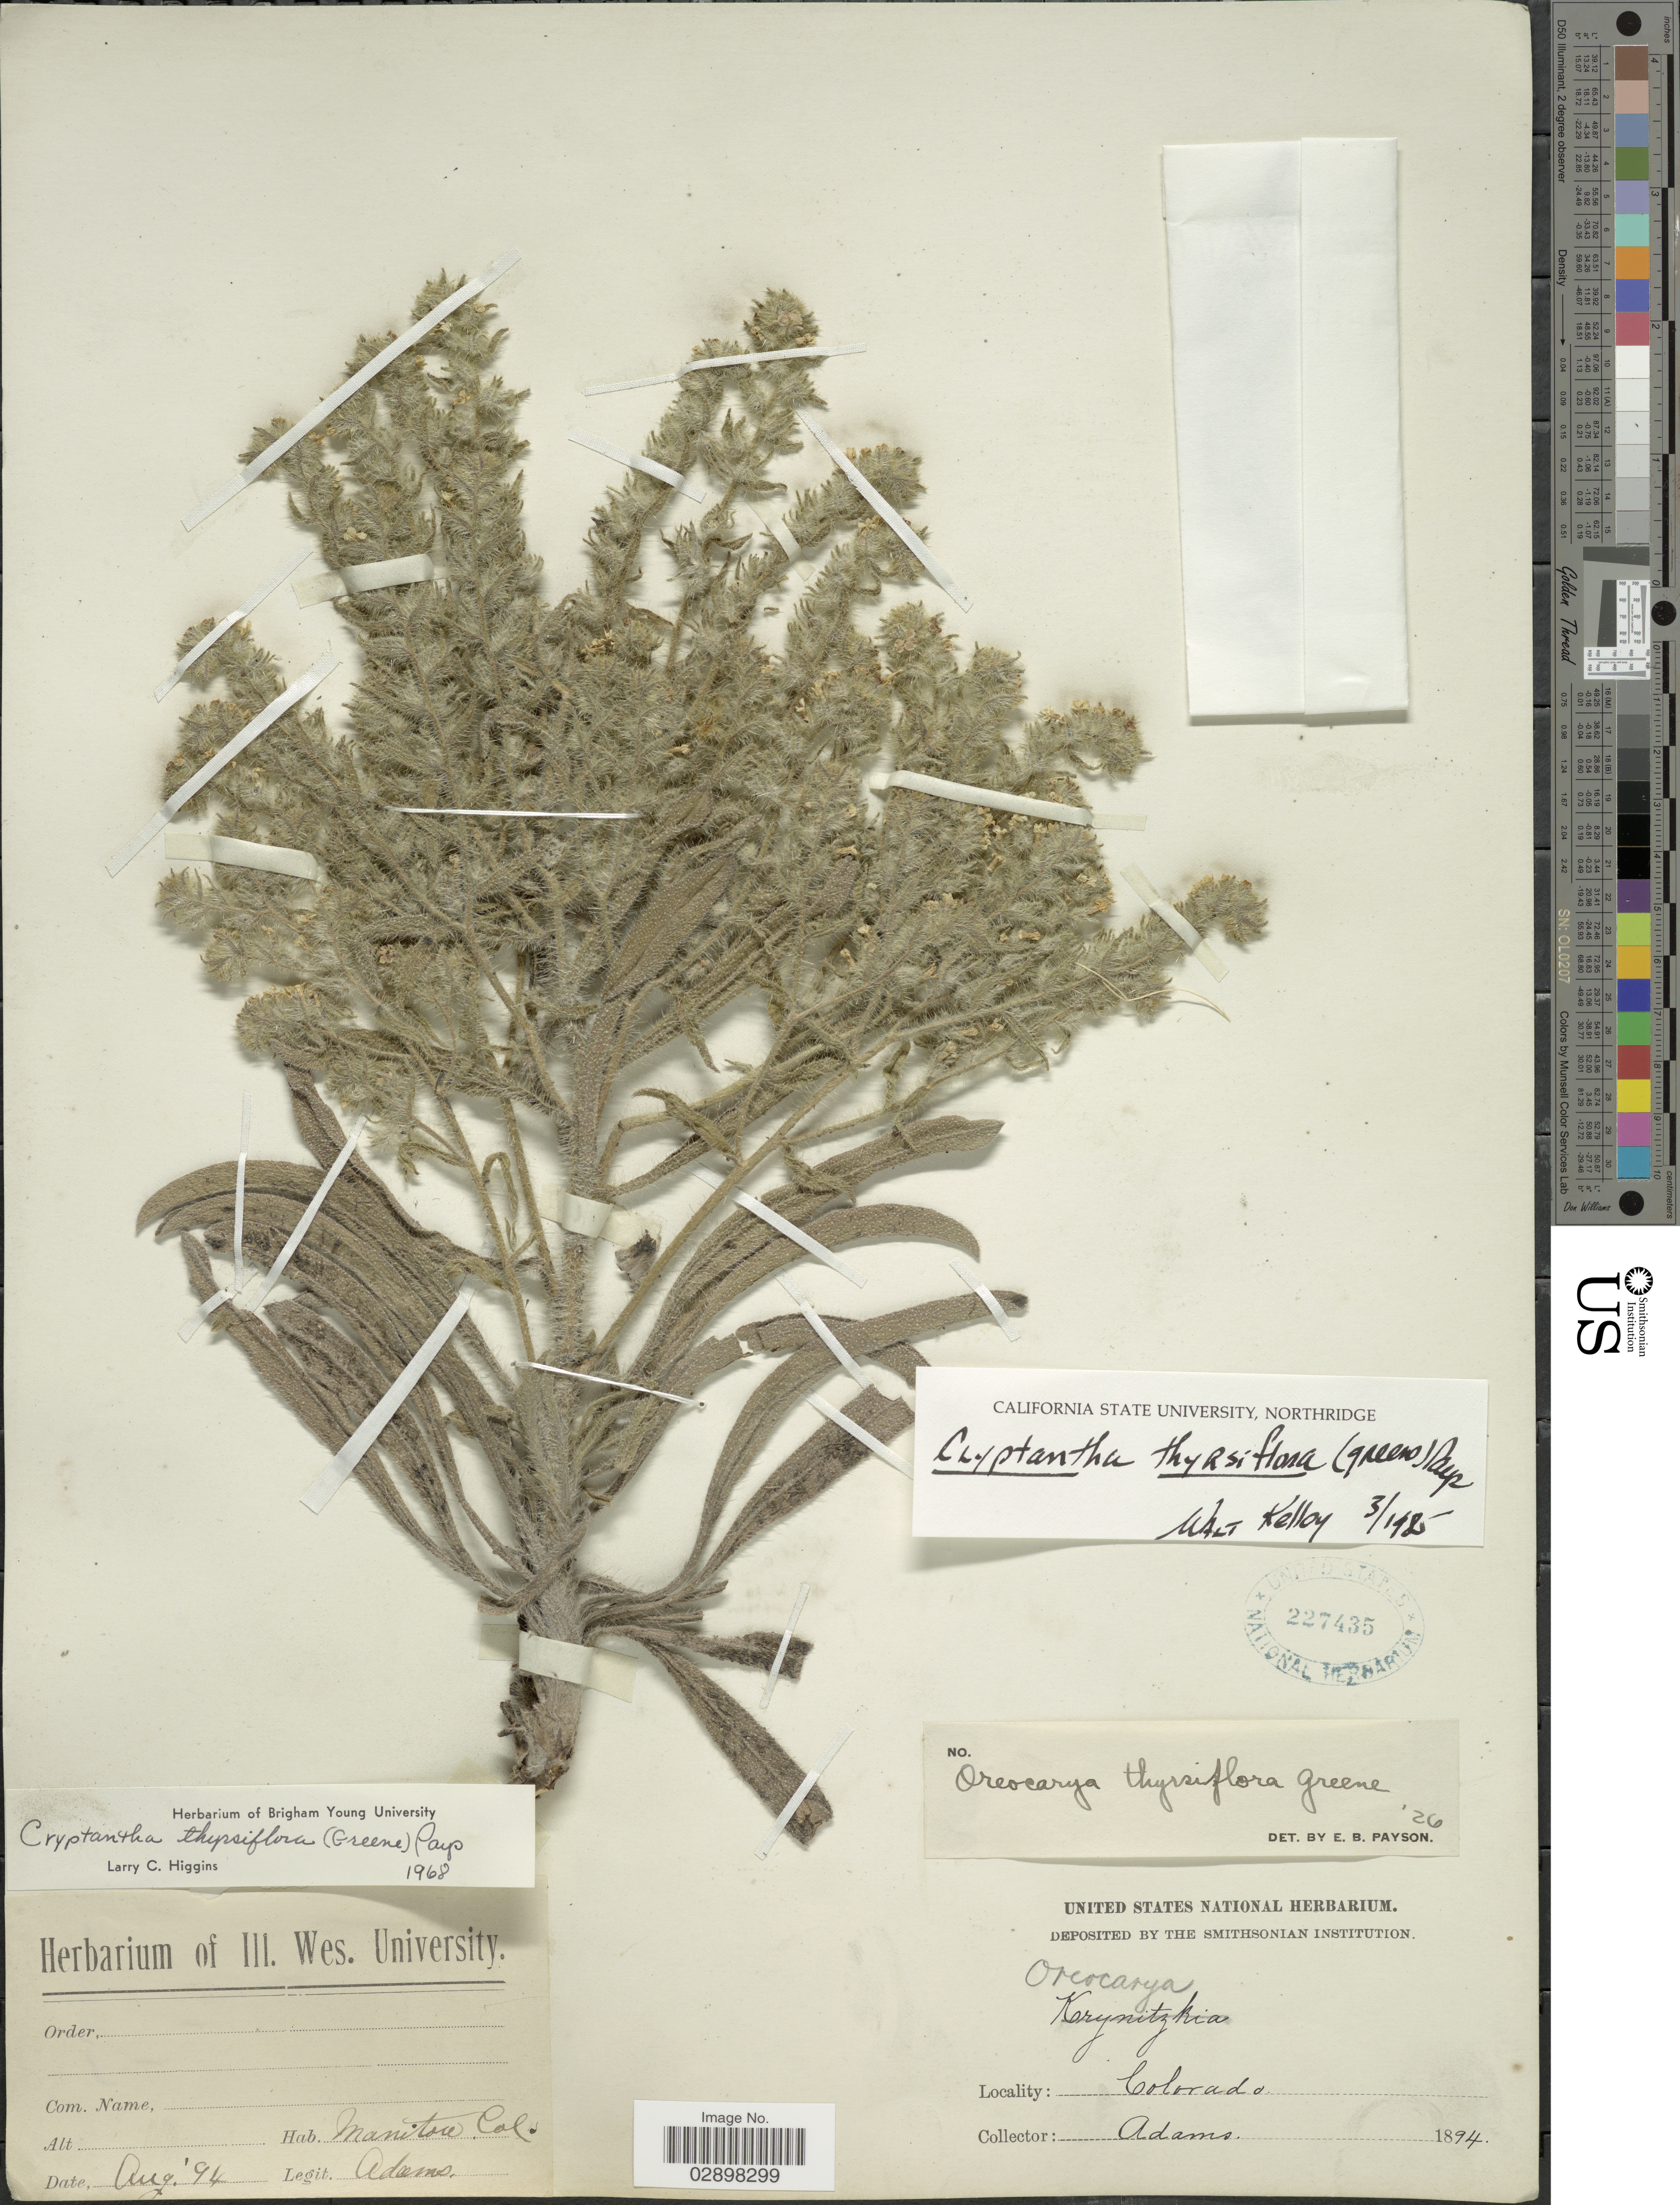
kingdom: Plantae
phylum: Tracheophyta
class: Magnoliopsida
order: Boraginales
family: Boraginaceae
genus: Cryptantha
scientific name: Cryptantha thyrsiflora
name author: (Greene) Payson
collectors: Adams, --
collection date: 1894-08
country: United States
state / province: Colorado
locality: Manitou.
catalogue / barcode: US 227435